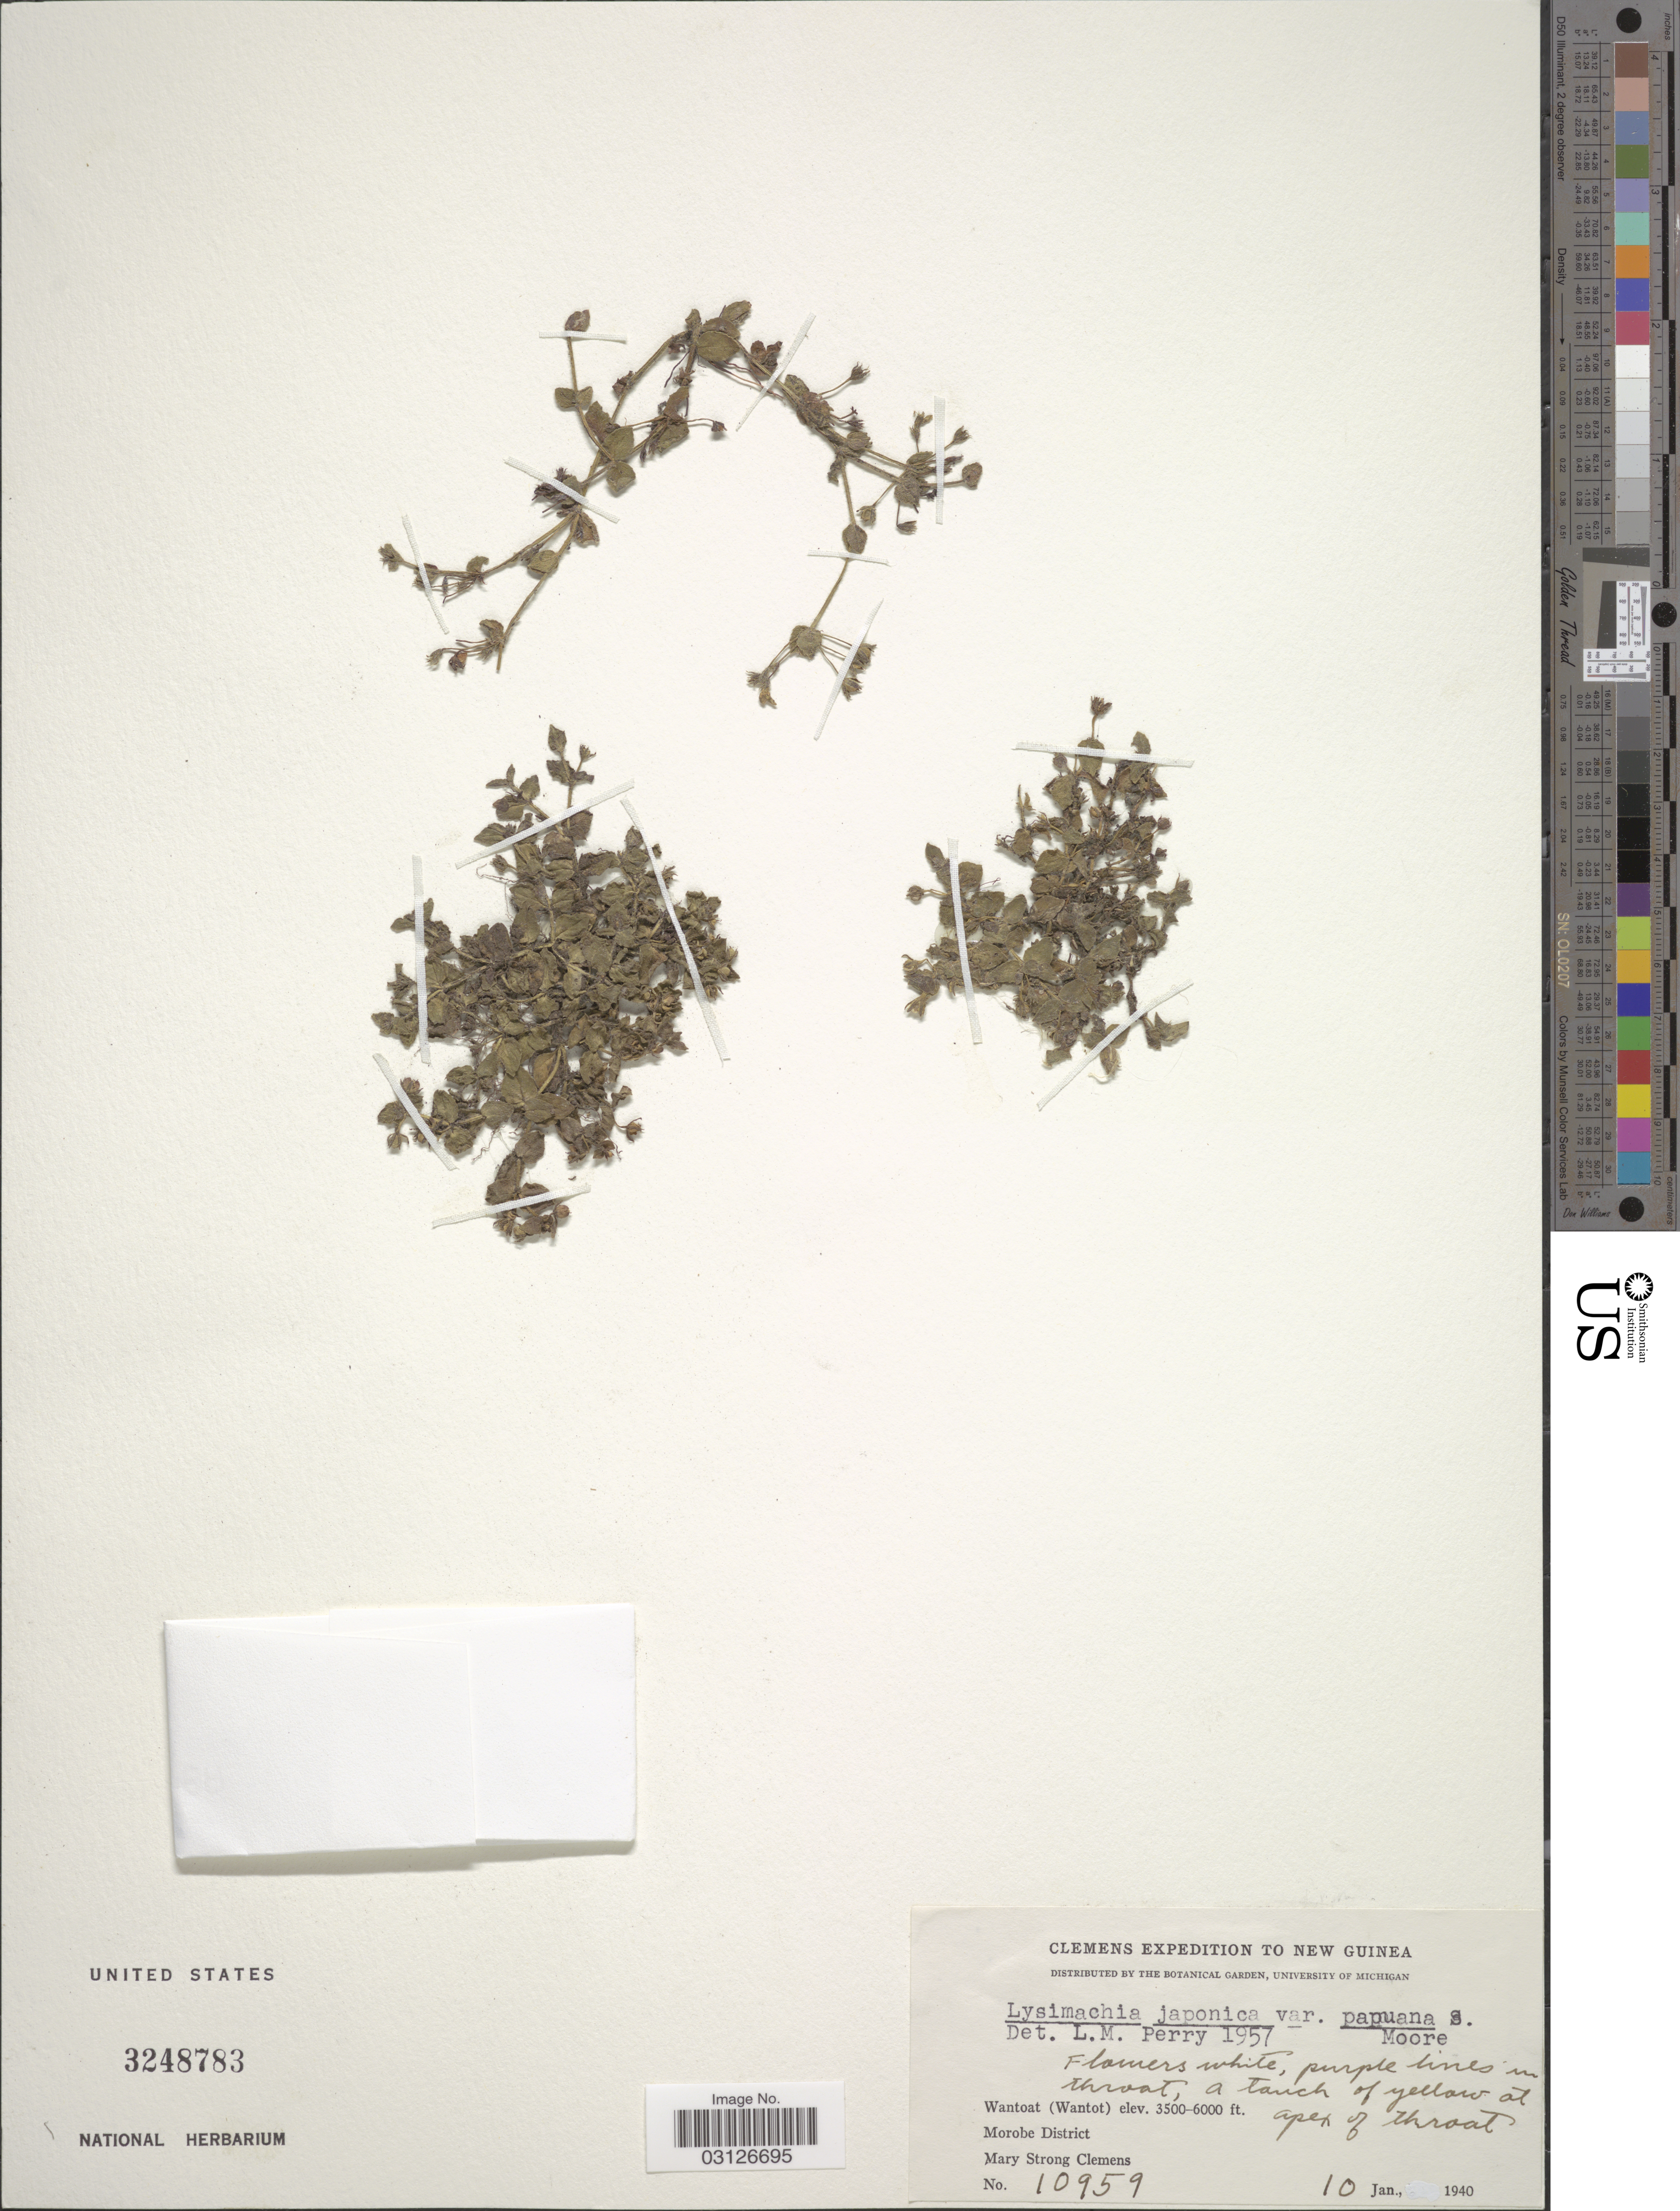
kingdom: Plantae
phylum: Tracheophyta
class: Magnoliopsida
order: Ericales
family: Primulaceae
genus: Lysimachia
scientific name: Lysimachia japonica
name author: Thunb.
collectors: M. S. Clemens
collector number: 10959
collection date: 1940-01-10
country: Papua New Guinea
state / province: Morobe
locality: New Guinea. Wantoat (Wantot). Moorbe District.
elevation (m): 1067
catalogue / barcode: US 3248783